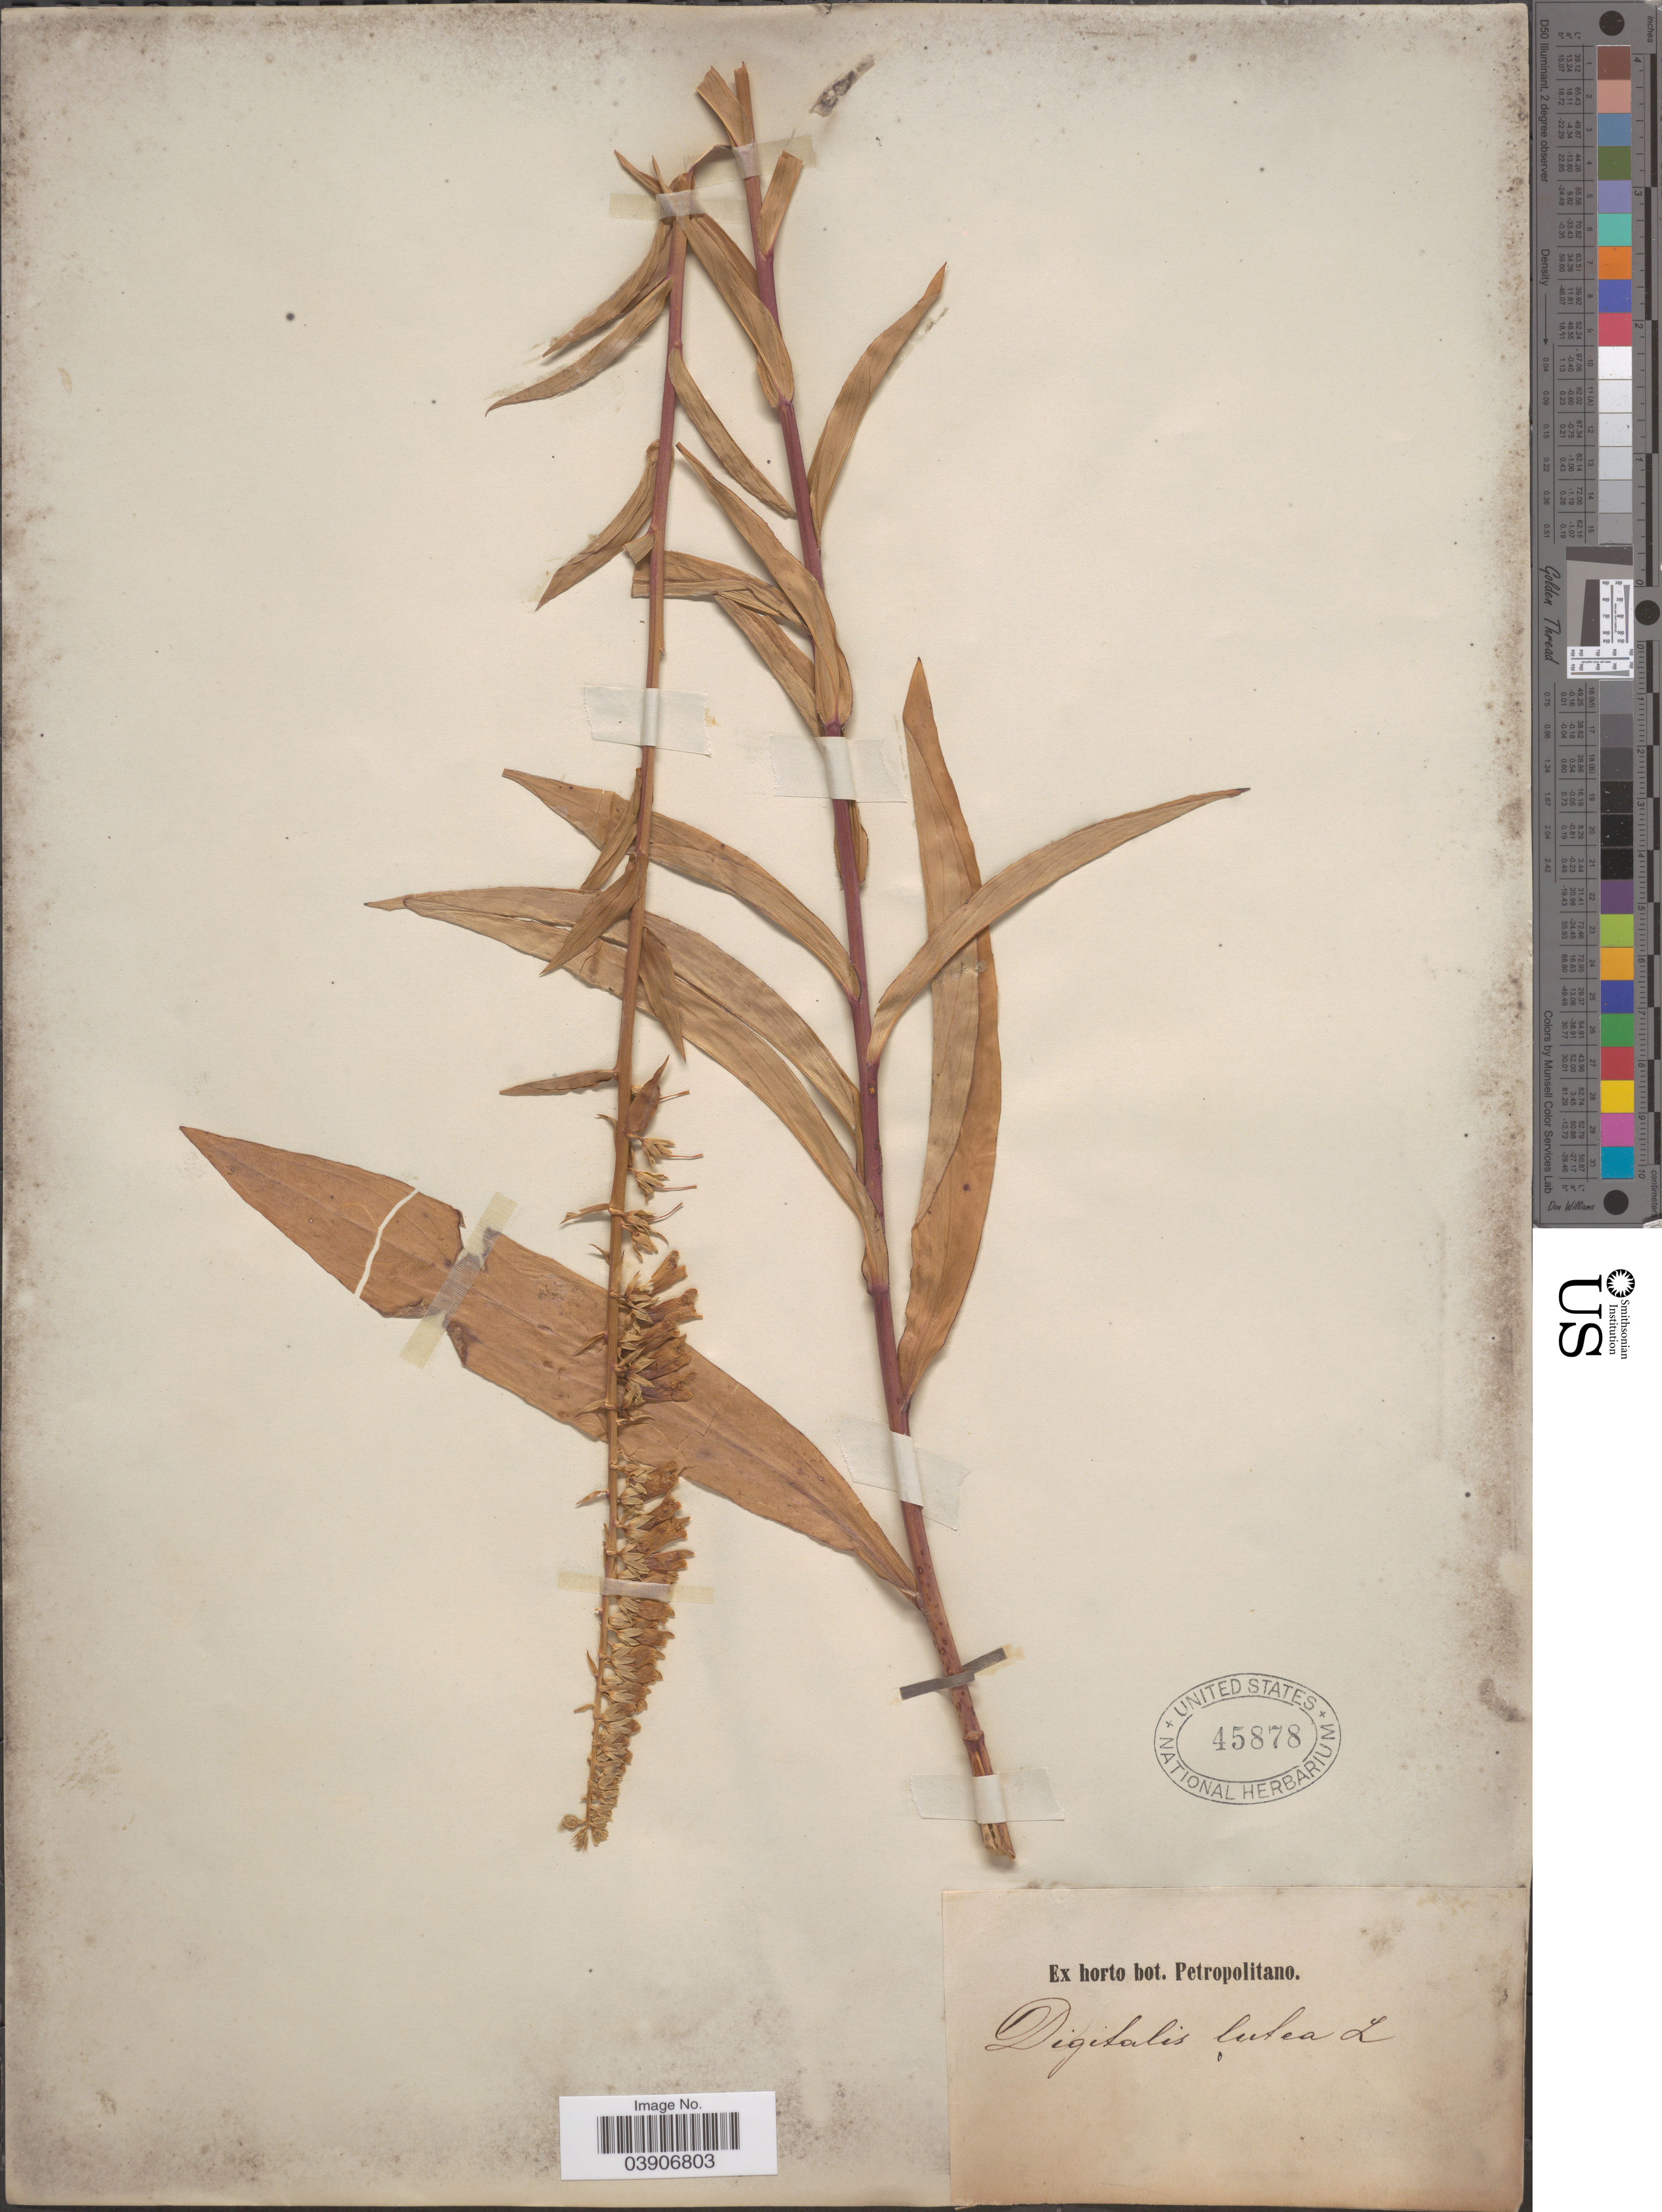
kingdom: Plantae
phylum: Tracheophyta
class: Magnoliopsida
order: Lamiales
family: Plantaginaceae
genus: Digitalis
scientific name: Digitalis lutea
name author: L.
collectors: ex Horto Bot. Petropolitano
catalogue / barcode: US 45878